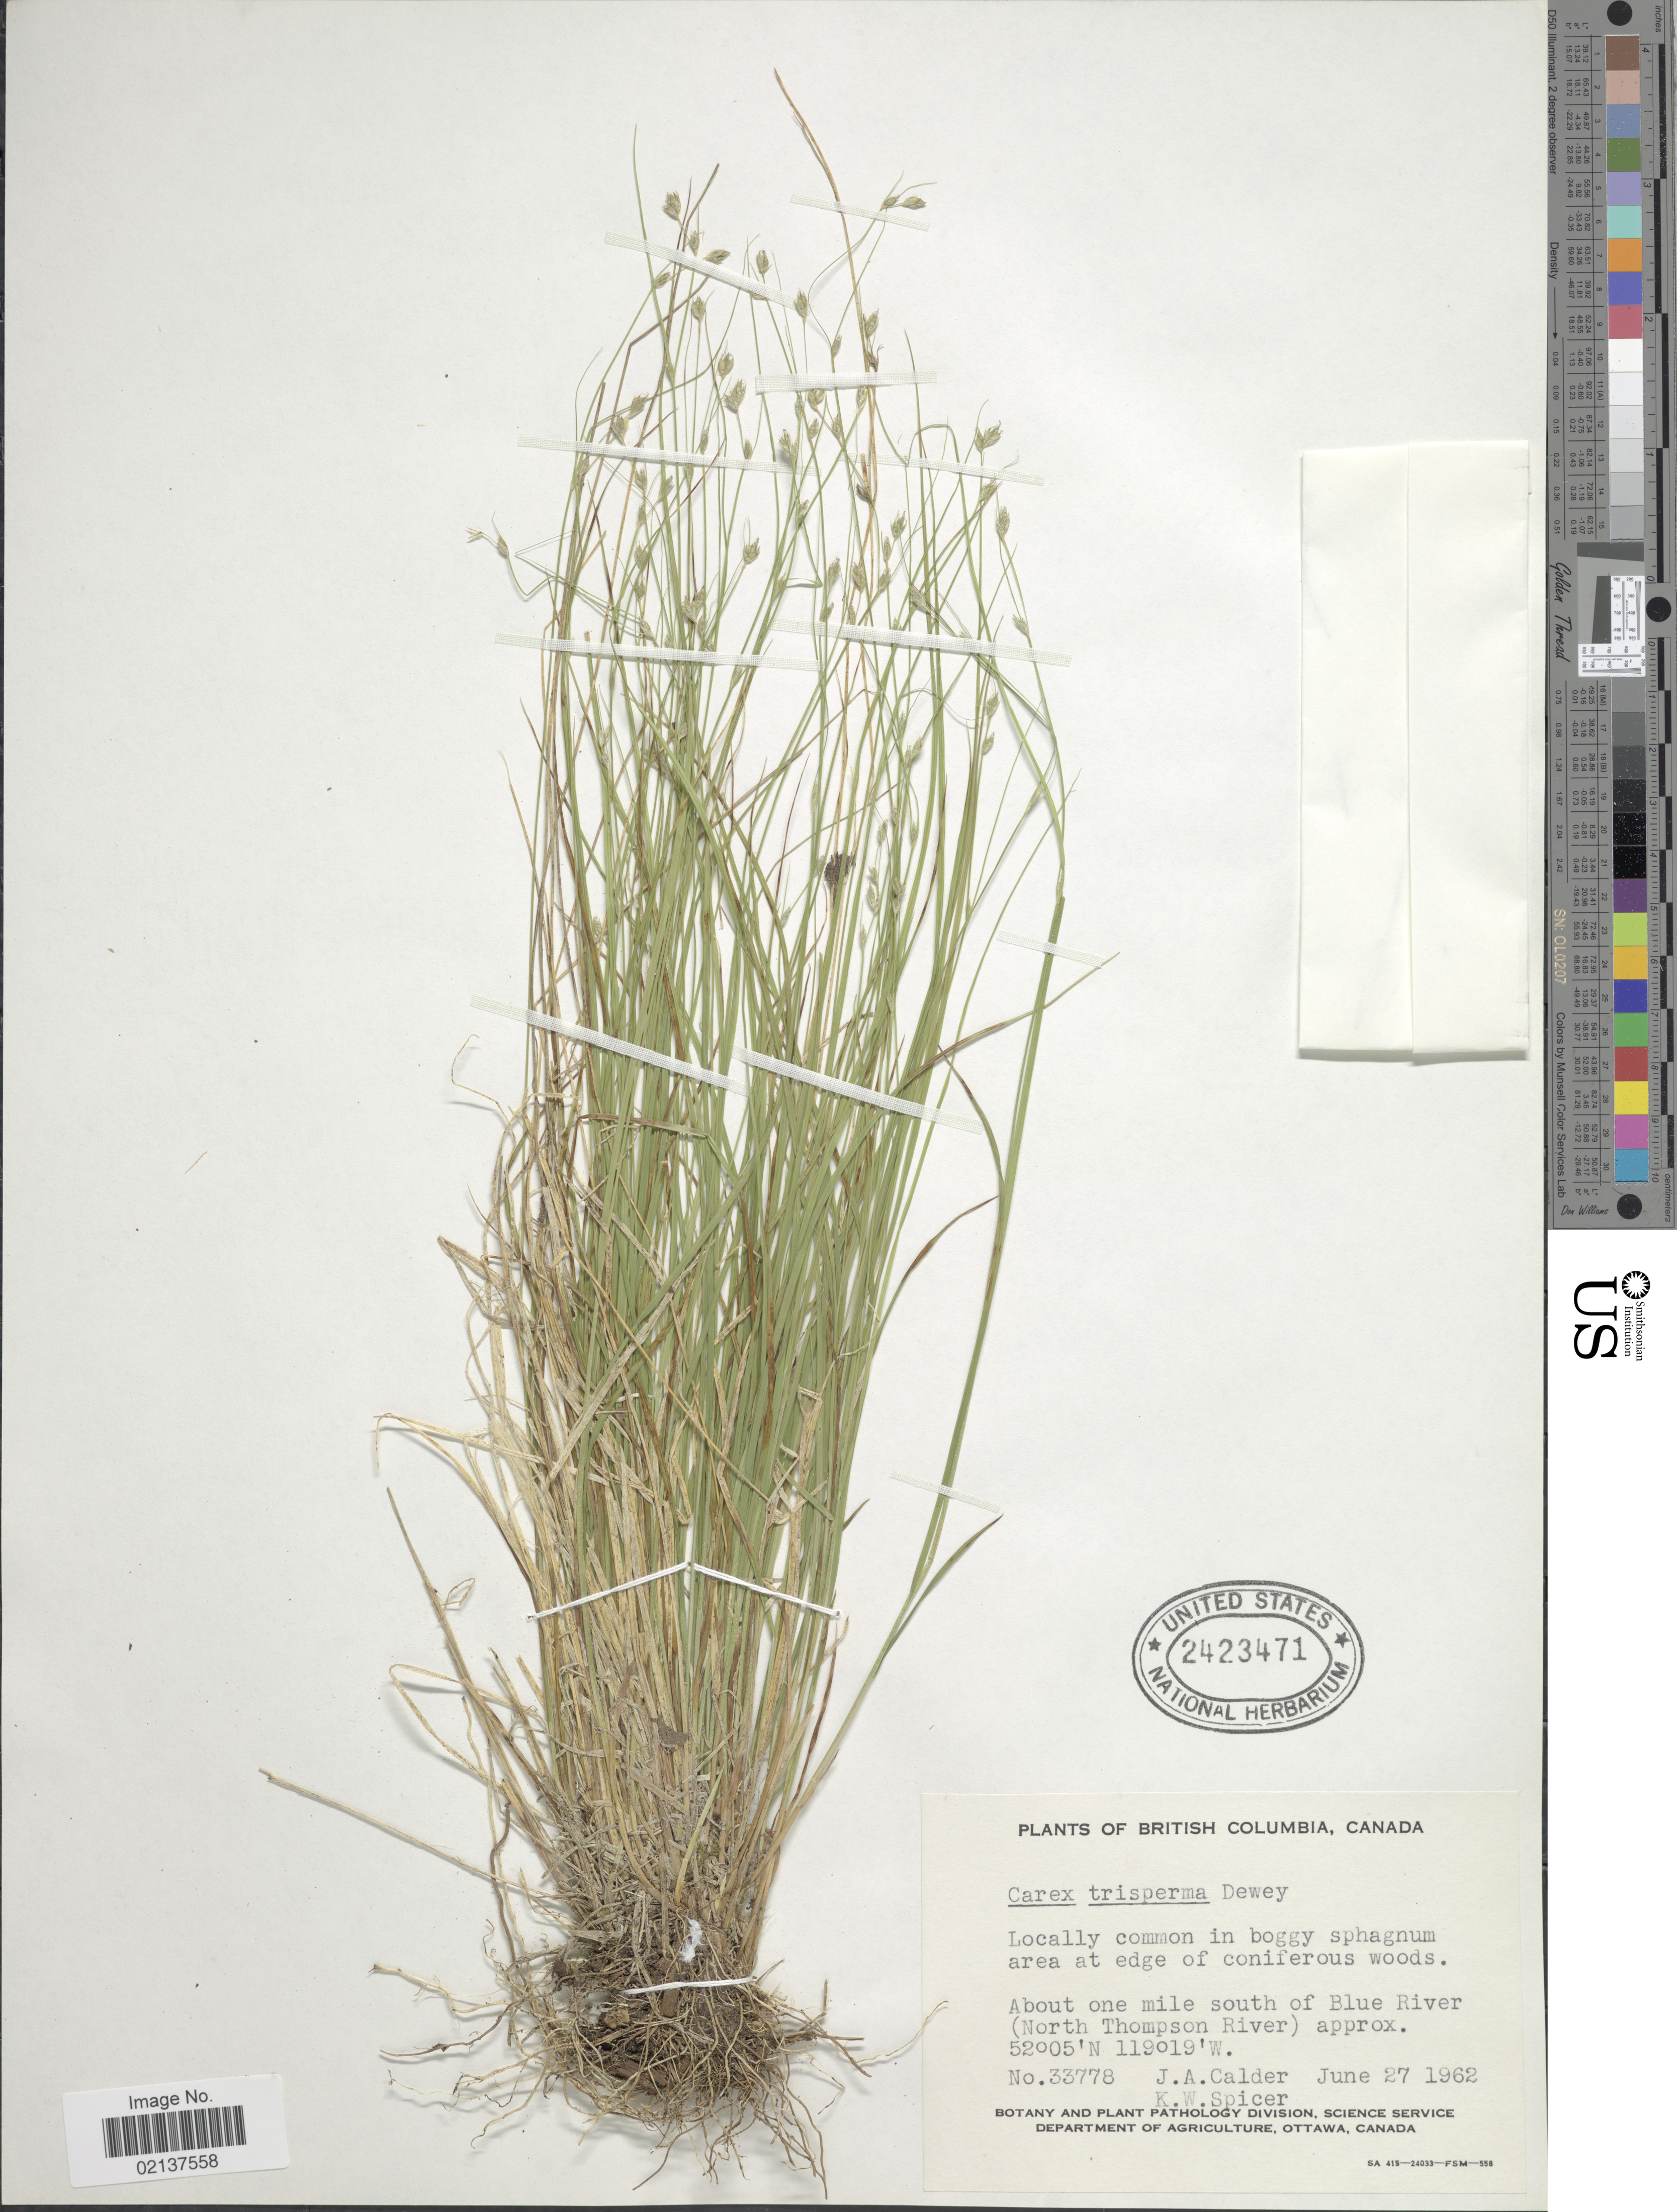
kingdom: Plantae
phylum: Tracheophyta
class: Liliopsida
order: Poales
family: Cyperaceae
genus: Carex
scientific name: Carex trisperma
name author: Dewey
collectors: J. A. Calder & K. Spicer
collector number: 33778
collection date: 1962-06-27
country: Canada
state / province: British Columbia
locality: About one mile south of Blue River (North Thompson River)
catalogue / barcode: US 2423471